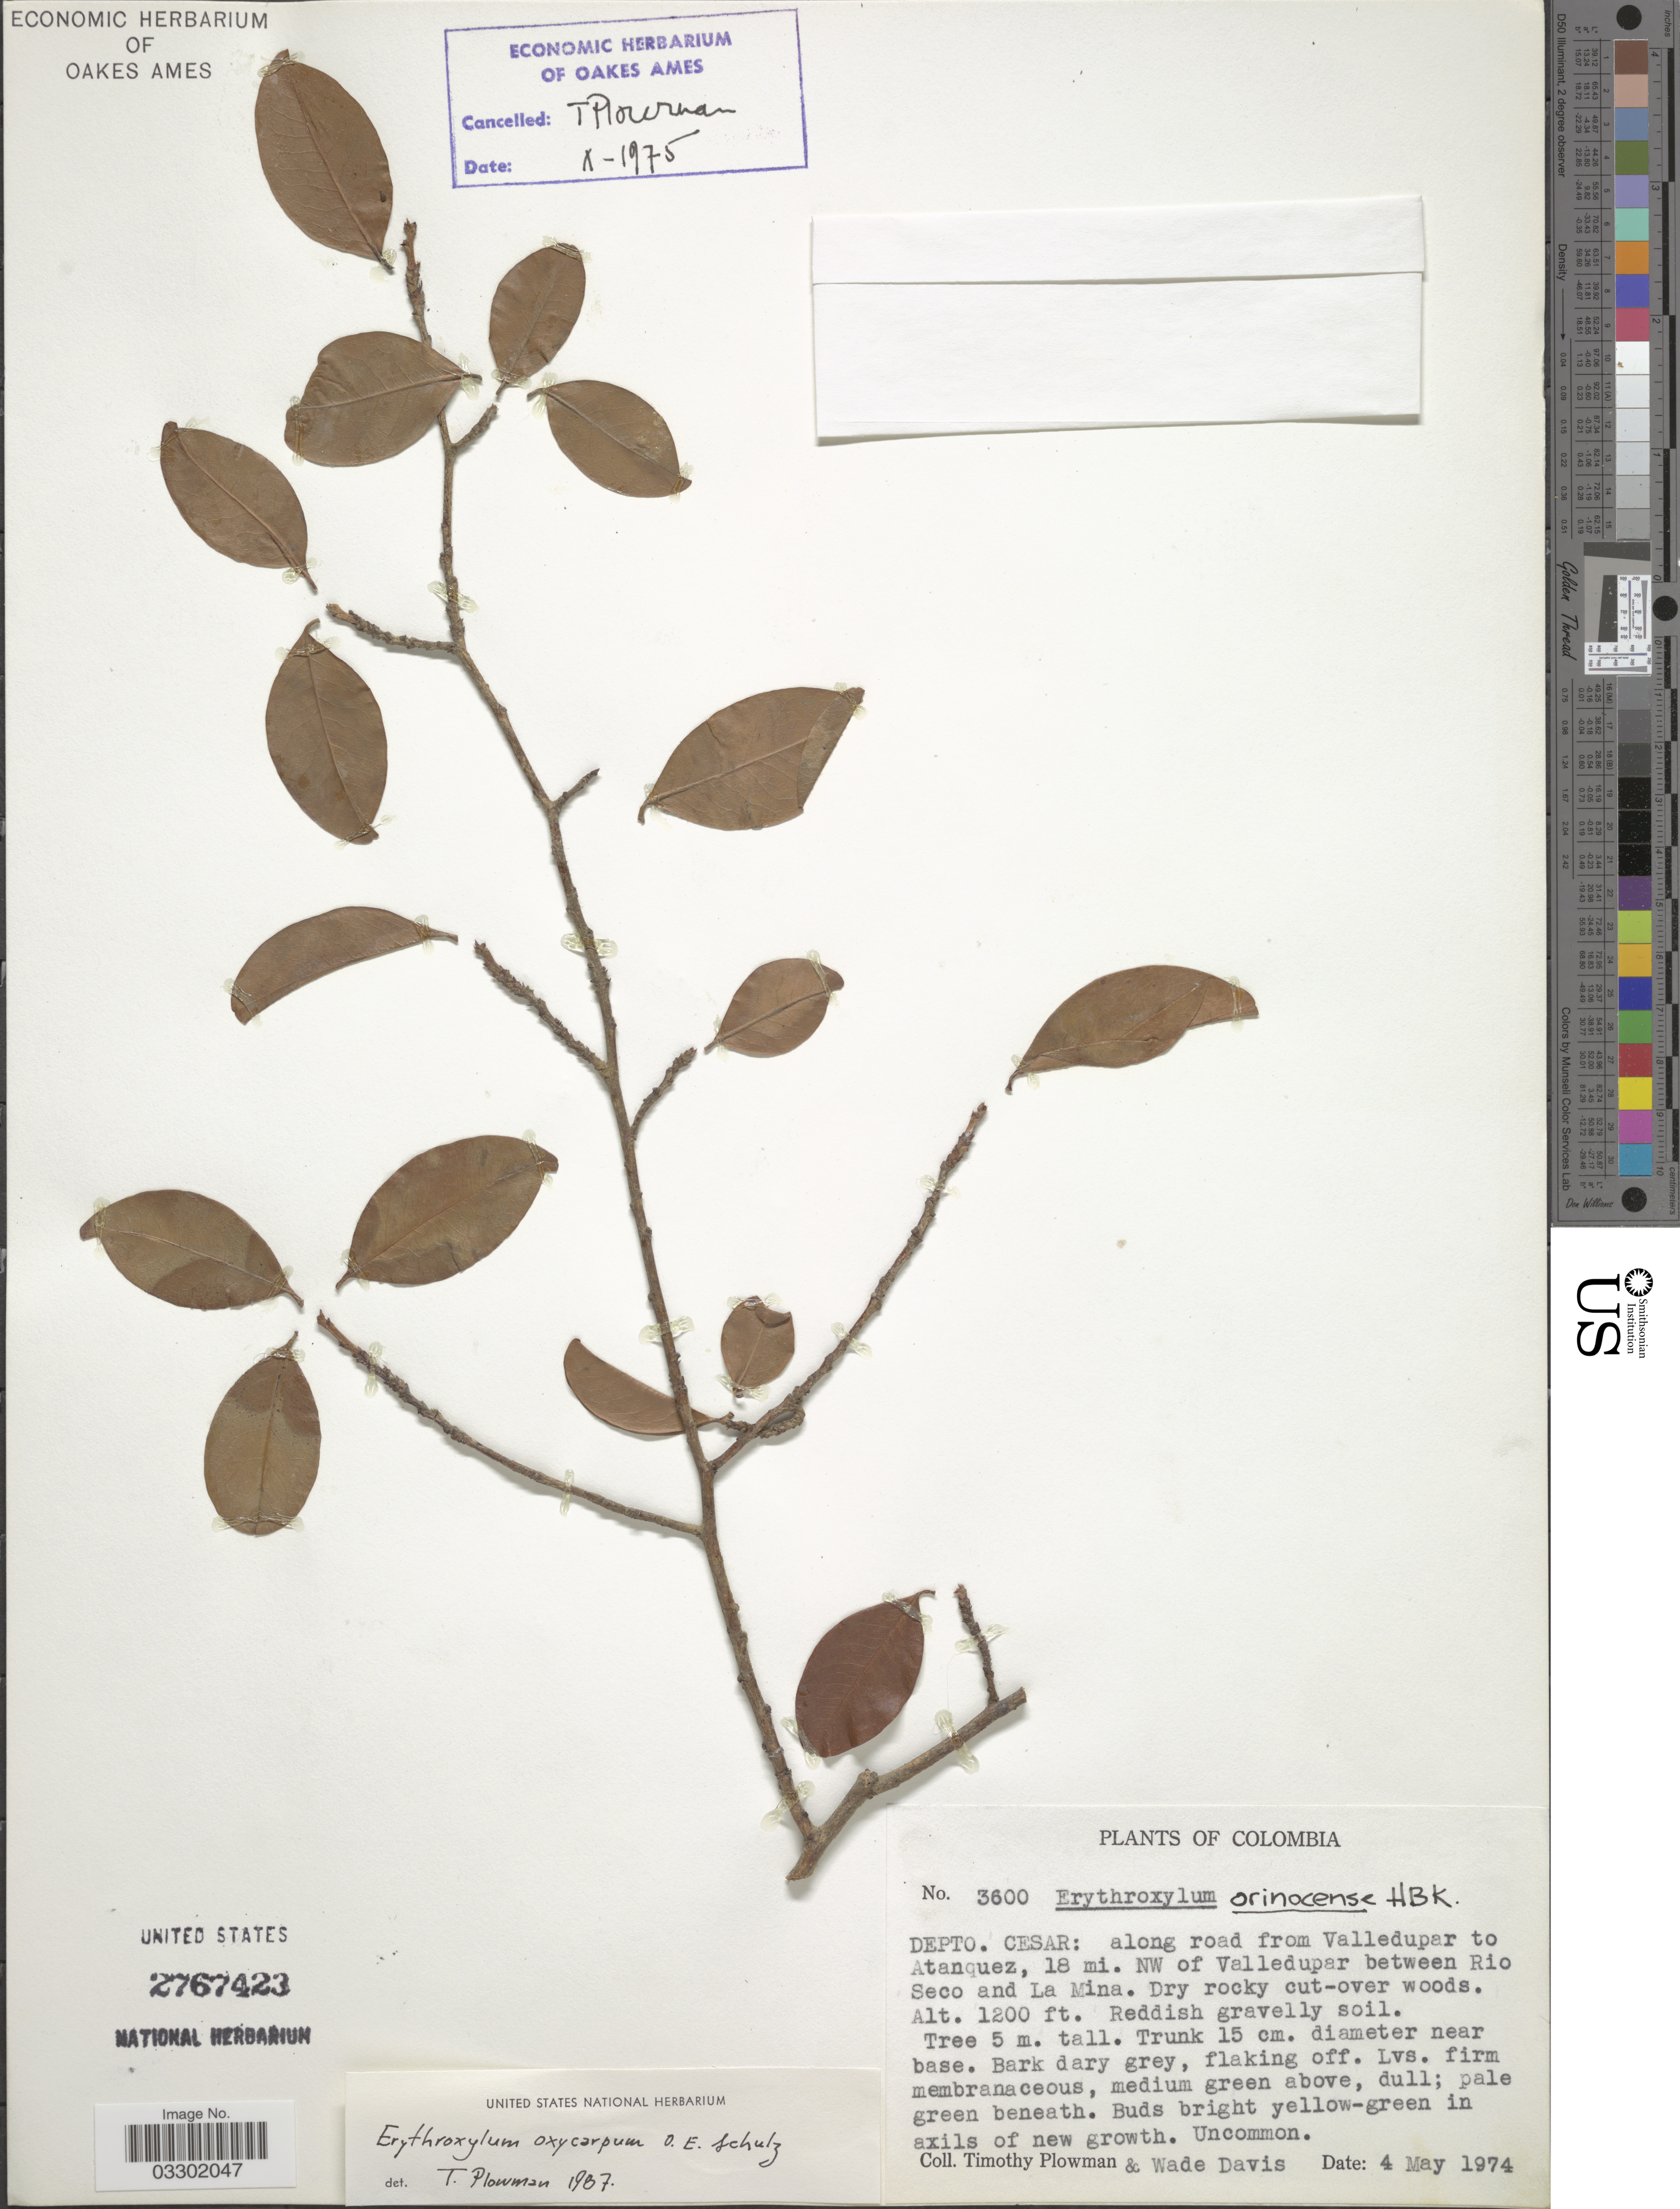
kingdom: Plantae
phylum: Tracheophyta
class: Magnoliopsida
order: Malpighiales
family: Erythroxylaceae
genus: Erythroxylum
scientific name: Erythroxylum oxycarpum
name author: O.E. Schulz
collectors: T. Plowman & W. Davis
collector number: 3600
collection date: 1974-05-04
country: Colombia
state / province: Cesar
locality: Depto. Cesar: along road from Valledupar to Atanquez, 18 mi. NW of Valledupar between Rio Seco and La Mina.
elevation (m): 366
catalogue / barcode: US 2767423